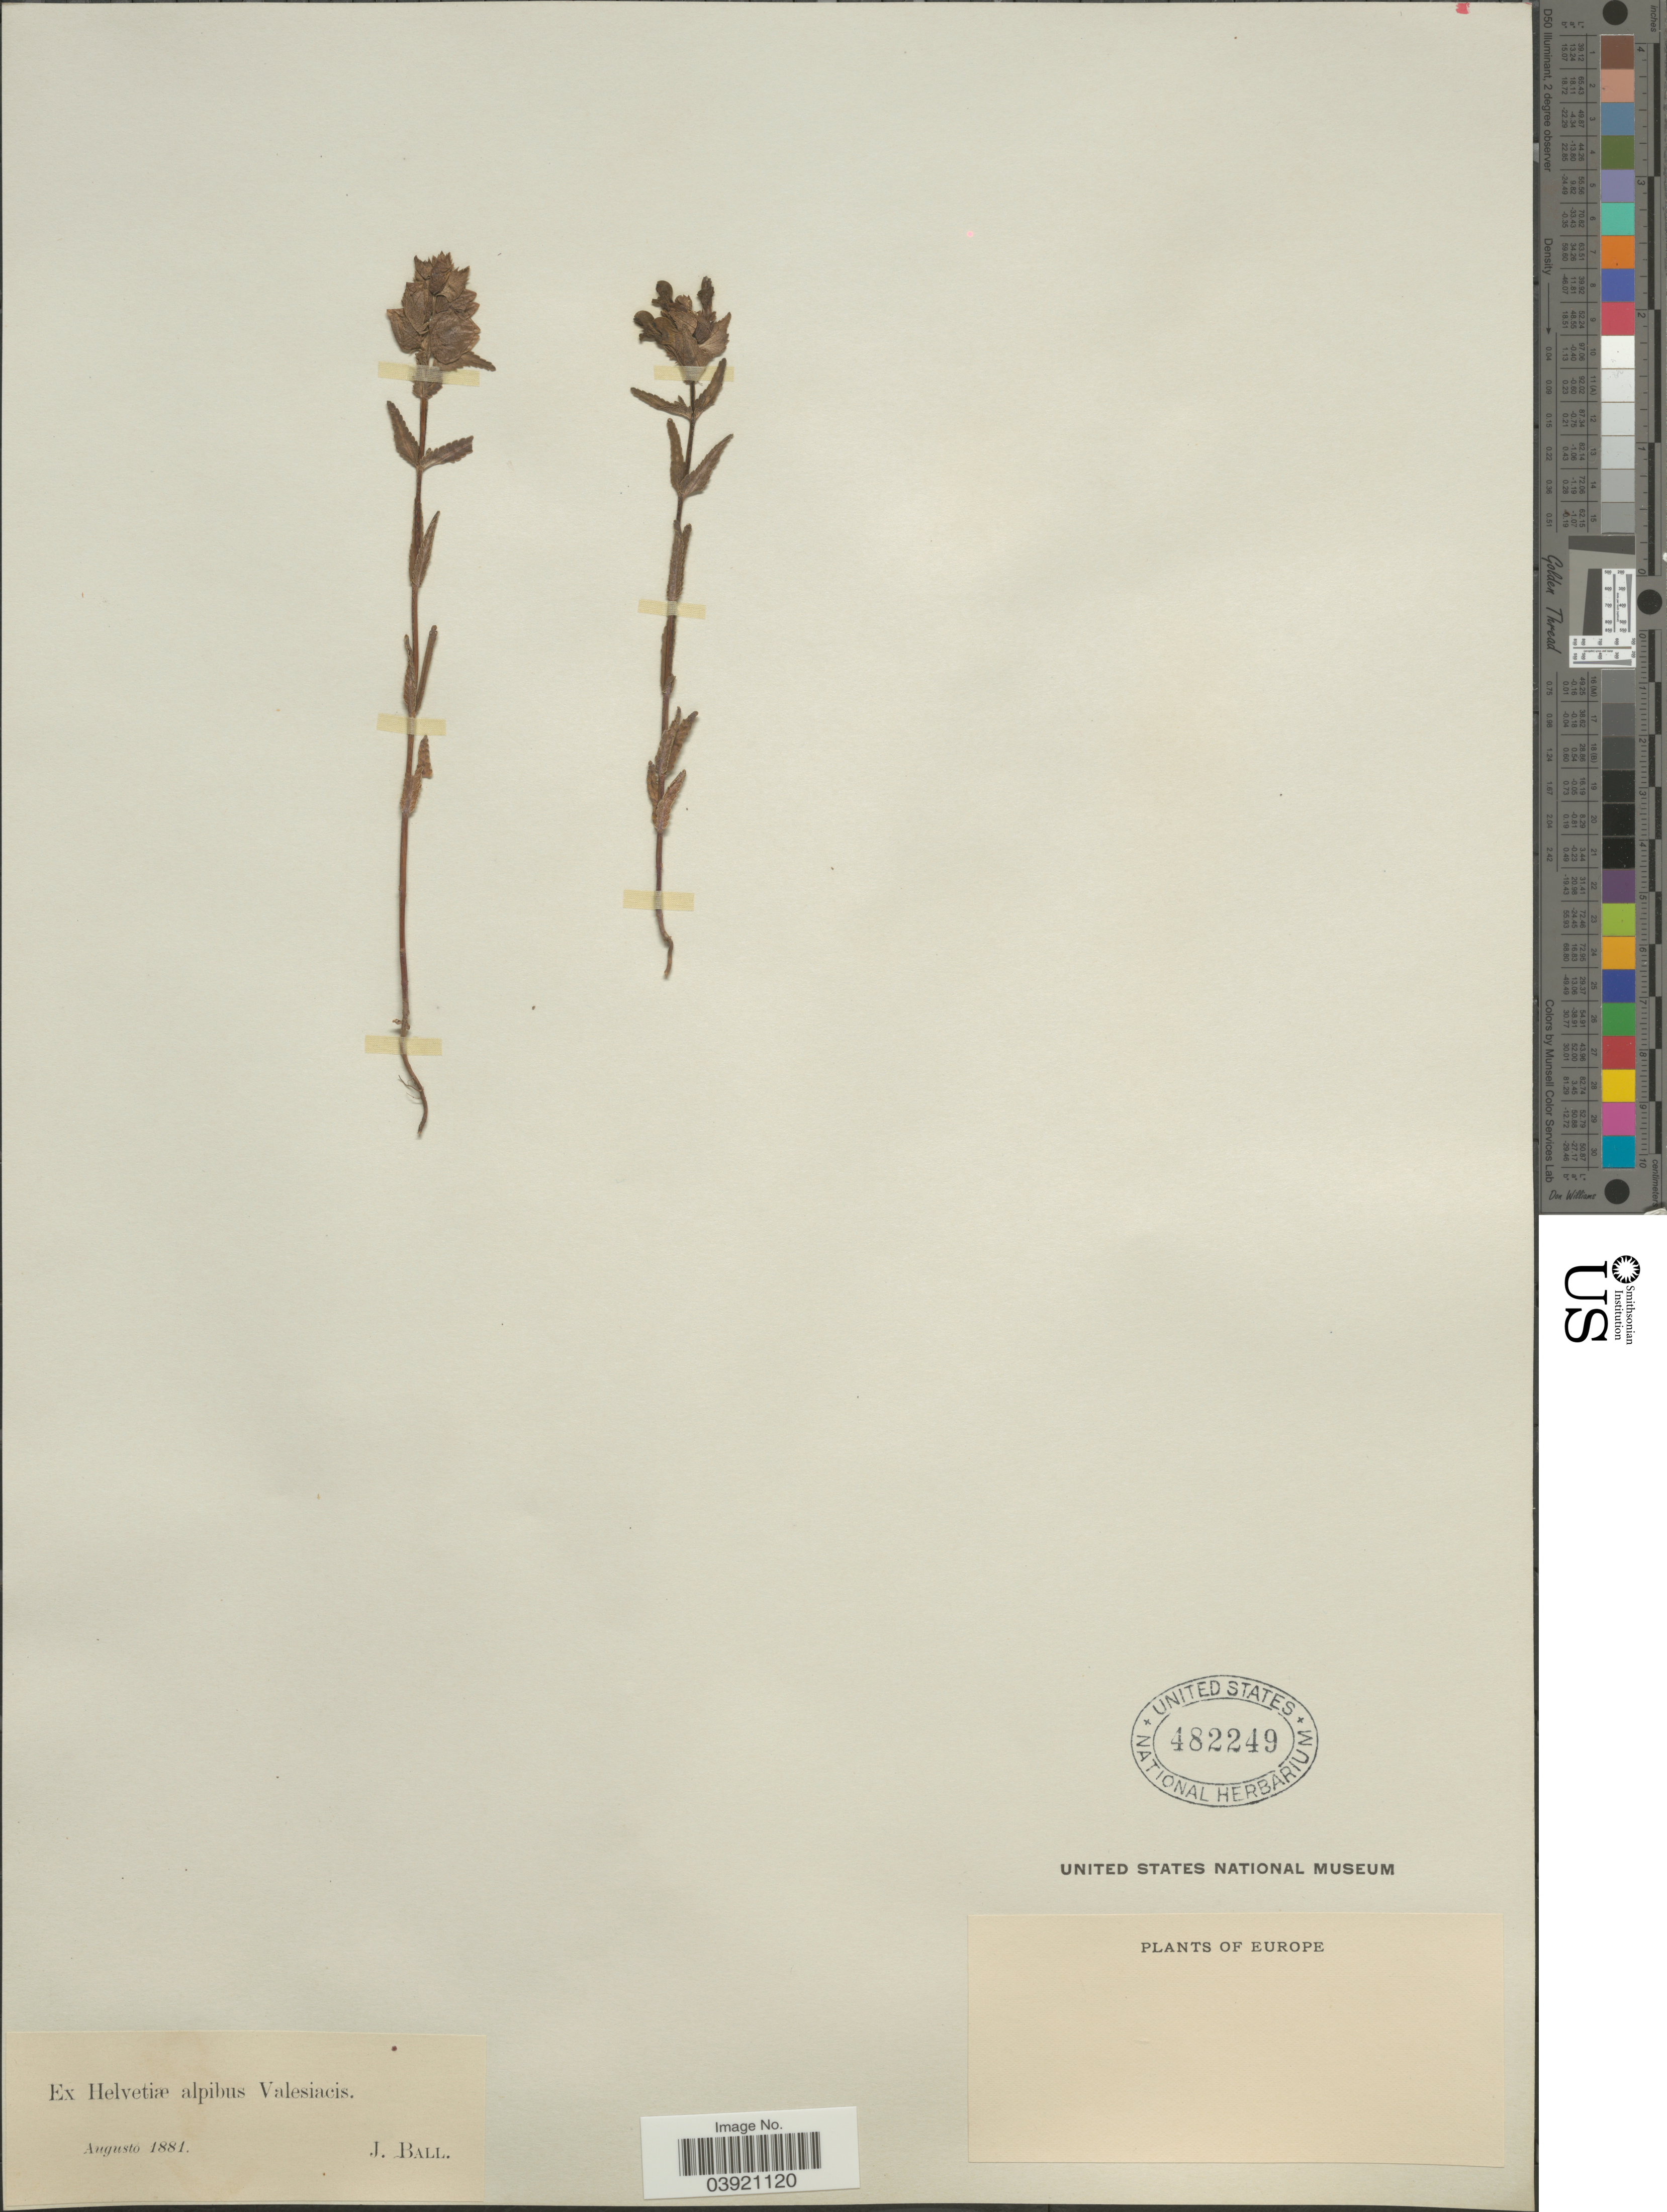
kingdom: Plantae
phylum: Tracheophyta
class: Magnoliopsida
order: Lamiales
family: Orobanchaceae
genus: Rhinanthus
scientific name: Rhinanthus sp.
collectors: J. Ball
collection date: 1881-08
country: Switzerland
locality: Ex Helvetiæ alpibus Valesiacis.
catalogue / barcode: US 482249